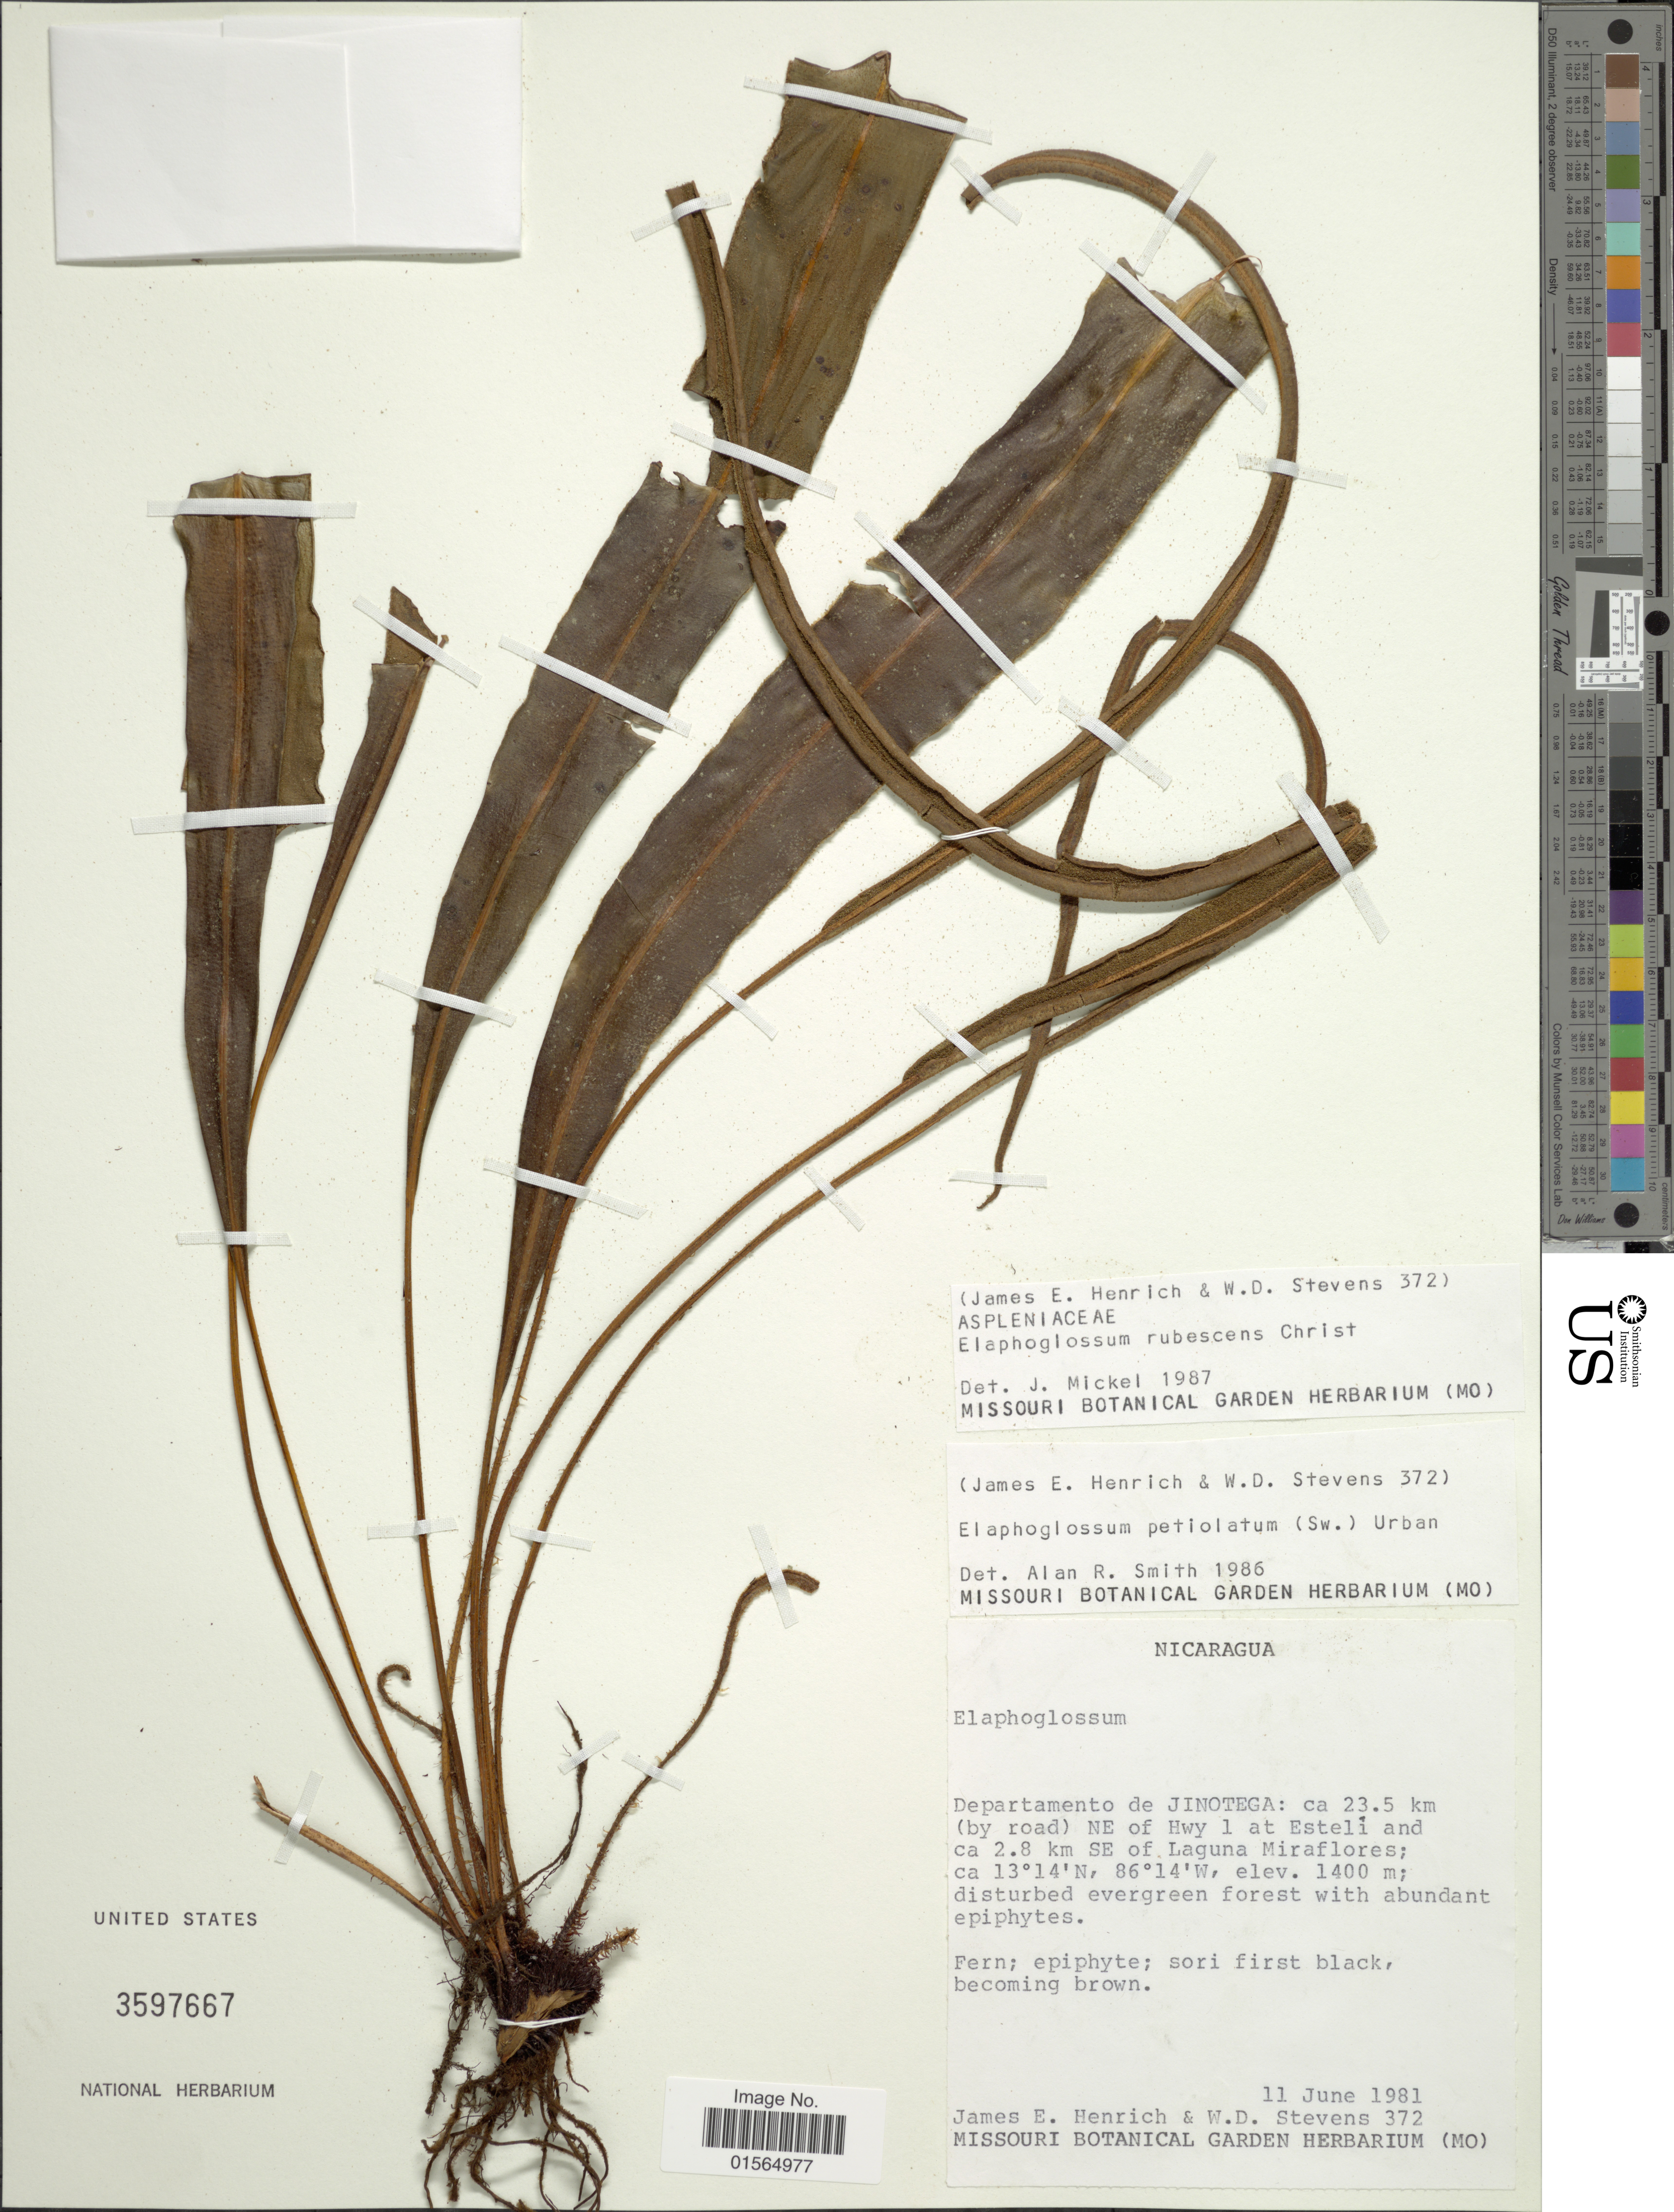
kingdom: Plantae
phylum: Tracheophyta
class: Polypodiopsida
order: Polypodiales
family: Dryopteridaceae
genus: Elaphoglossum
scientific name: Elaphoglossum rubescens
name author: Kuhn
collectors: J. E. Henrich & W. D. Stevens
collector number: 372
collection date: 1981-06-11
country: Nicaragua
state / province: Jinotega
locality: Ca. 23.5 km (by road) NE of Hwy 1 at Esteli and ca. 2.8 km SE of Laguna Miraflores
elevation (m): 1400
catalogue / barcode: US 3597667